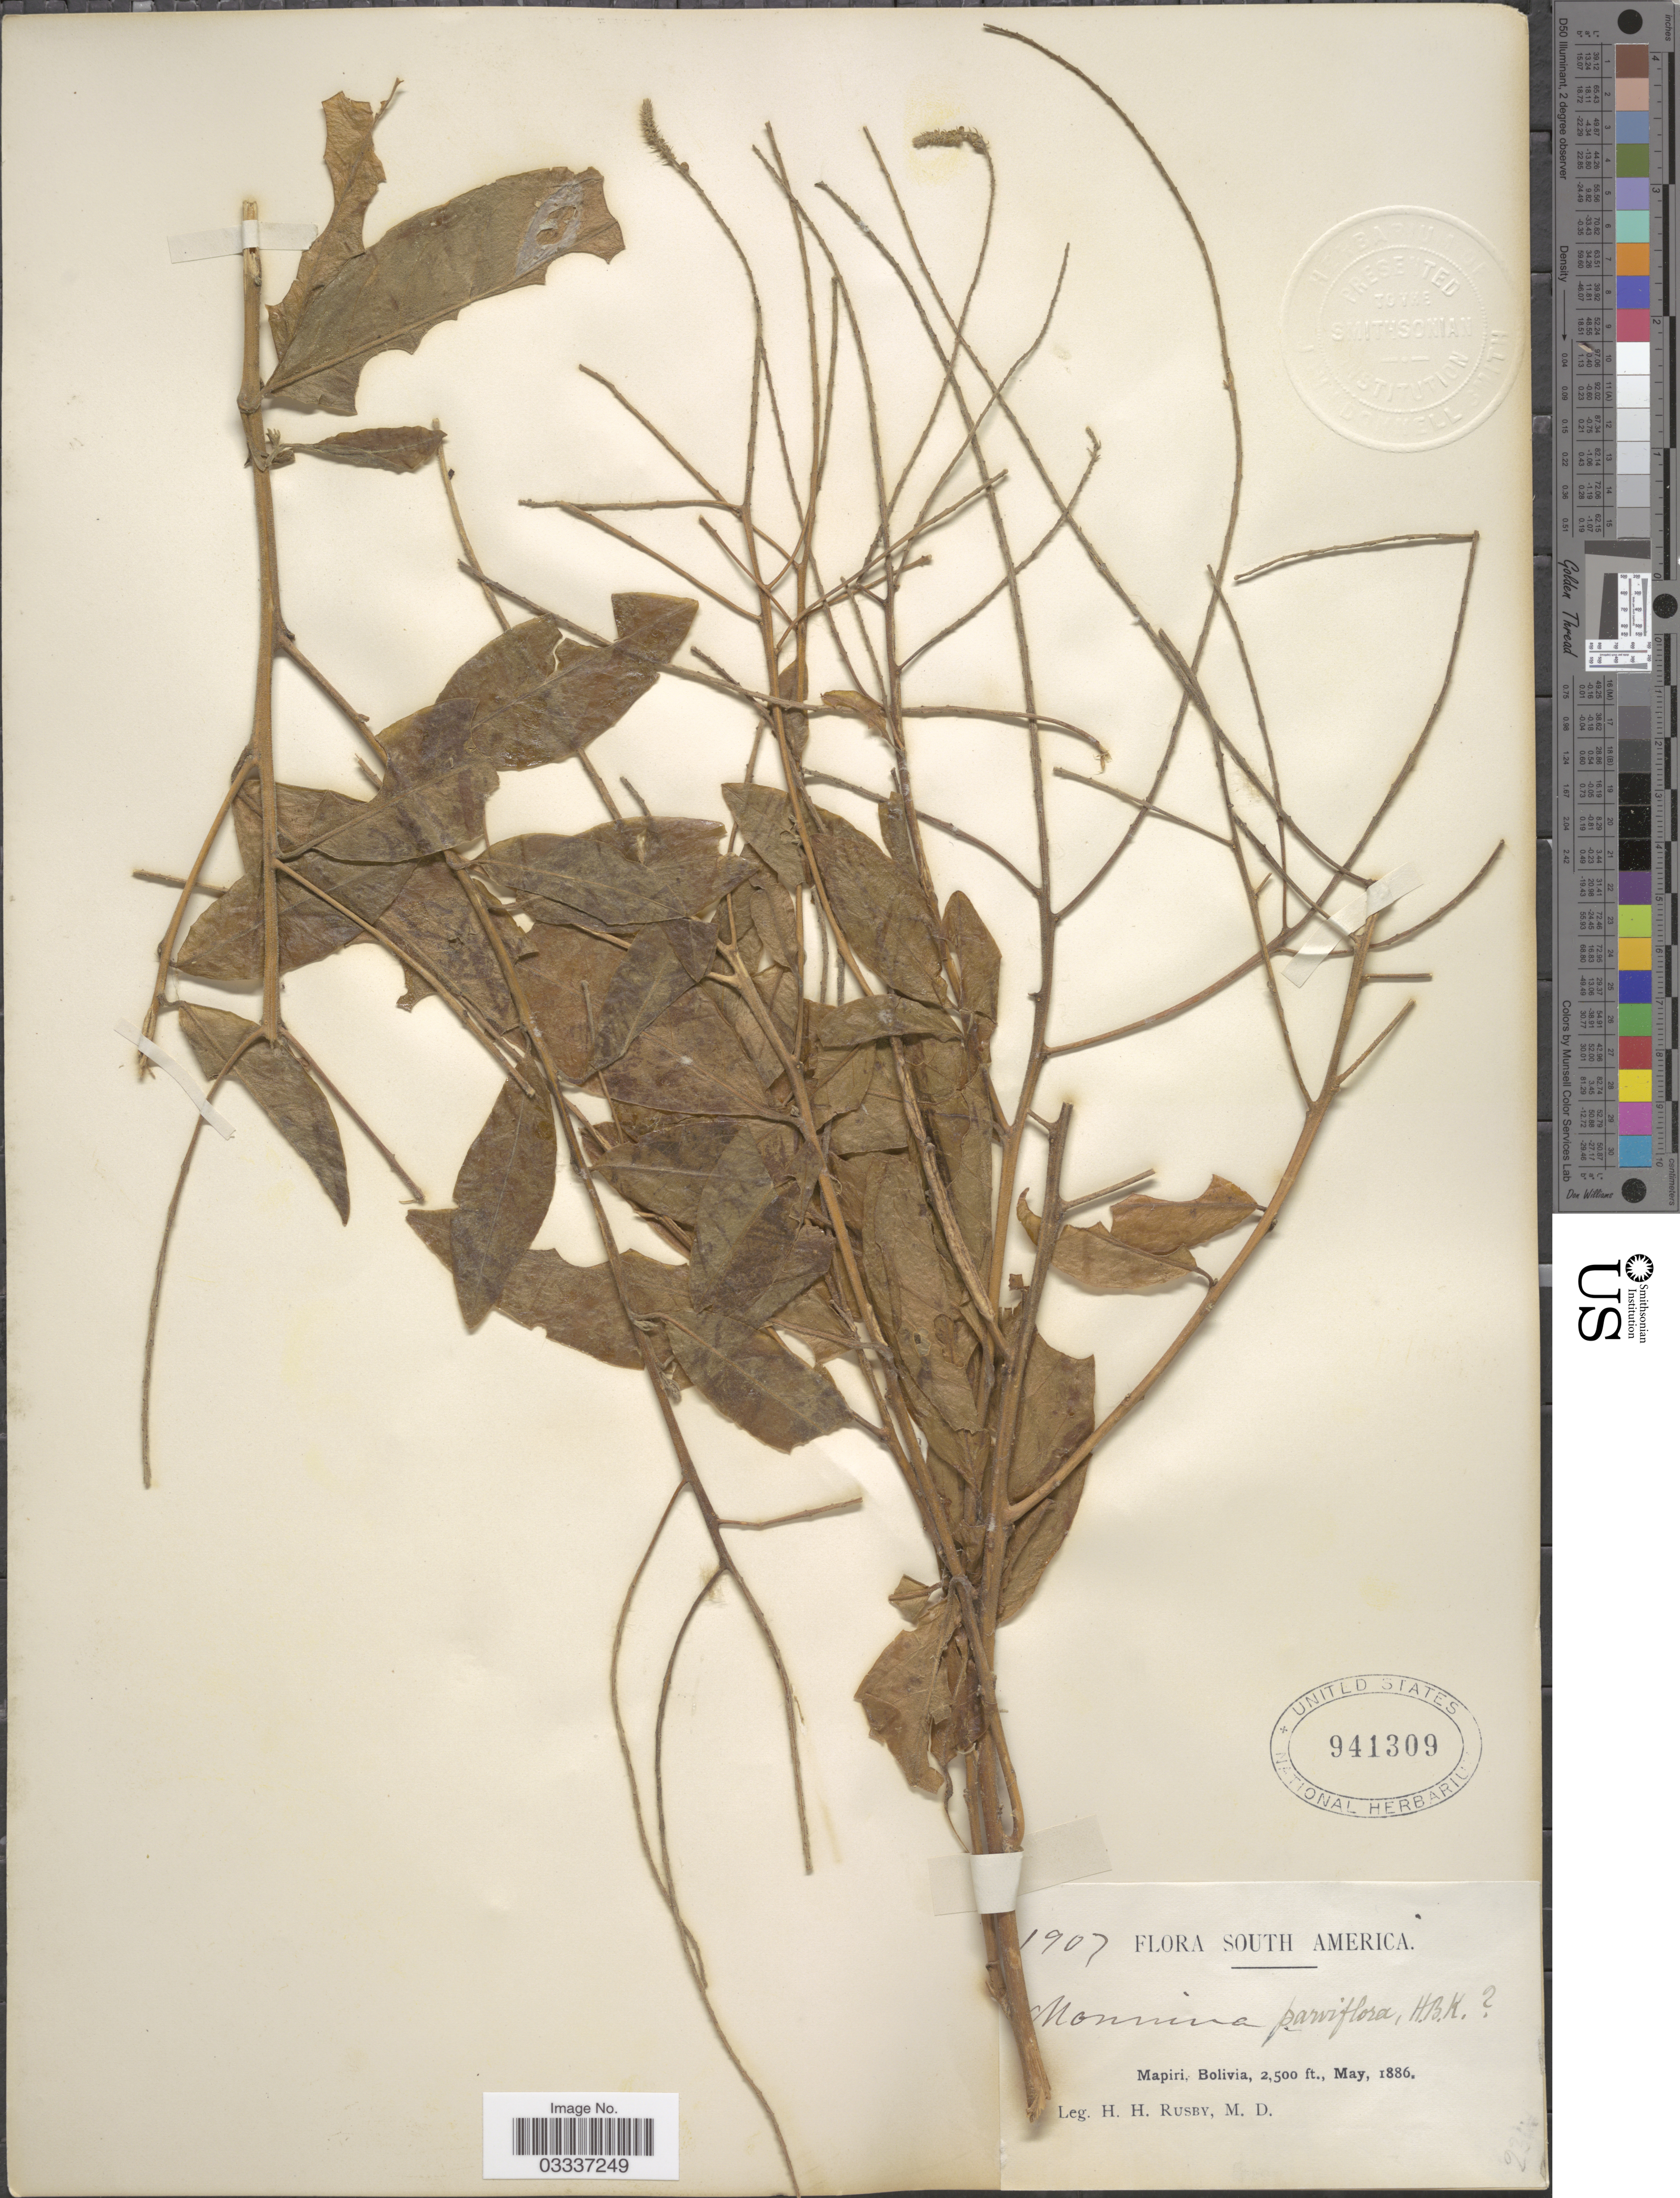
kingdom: Plantae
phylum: Tracheophyta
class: Magnoliopsida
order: Fabales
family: Polygalaceae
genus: Monnina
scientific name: Monnina boliviana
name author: Chodat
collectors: H. H. Rusby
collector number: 1907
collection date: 1886-05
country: Bolivia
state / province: La Páz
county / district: Larecaja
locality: Mapiri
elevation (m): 762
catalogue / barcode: US 941309